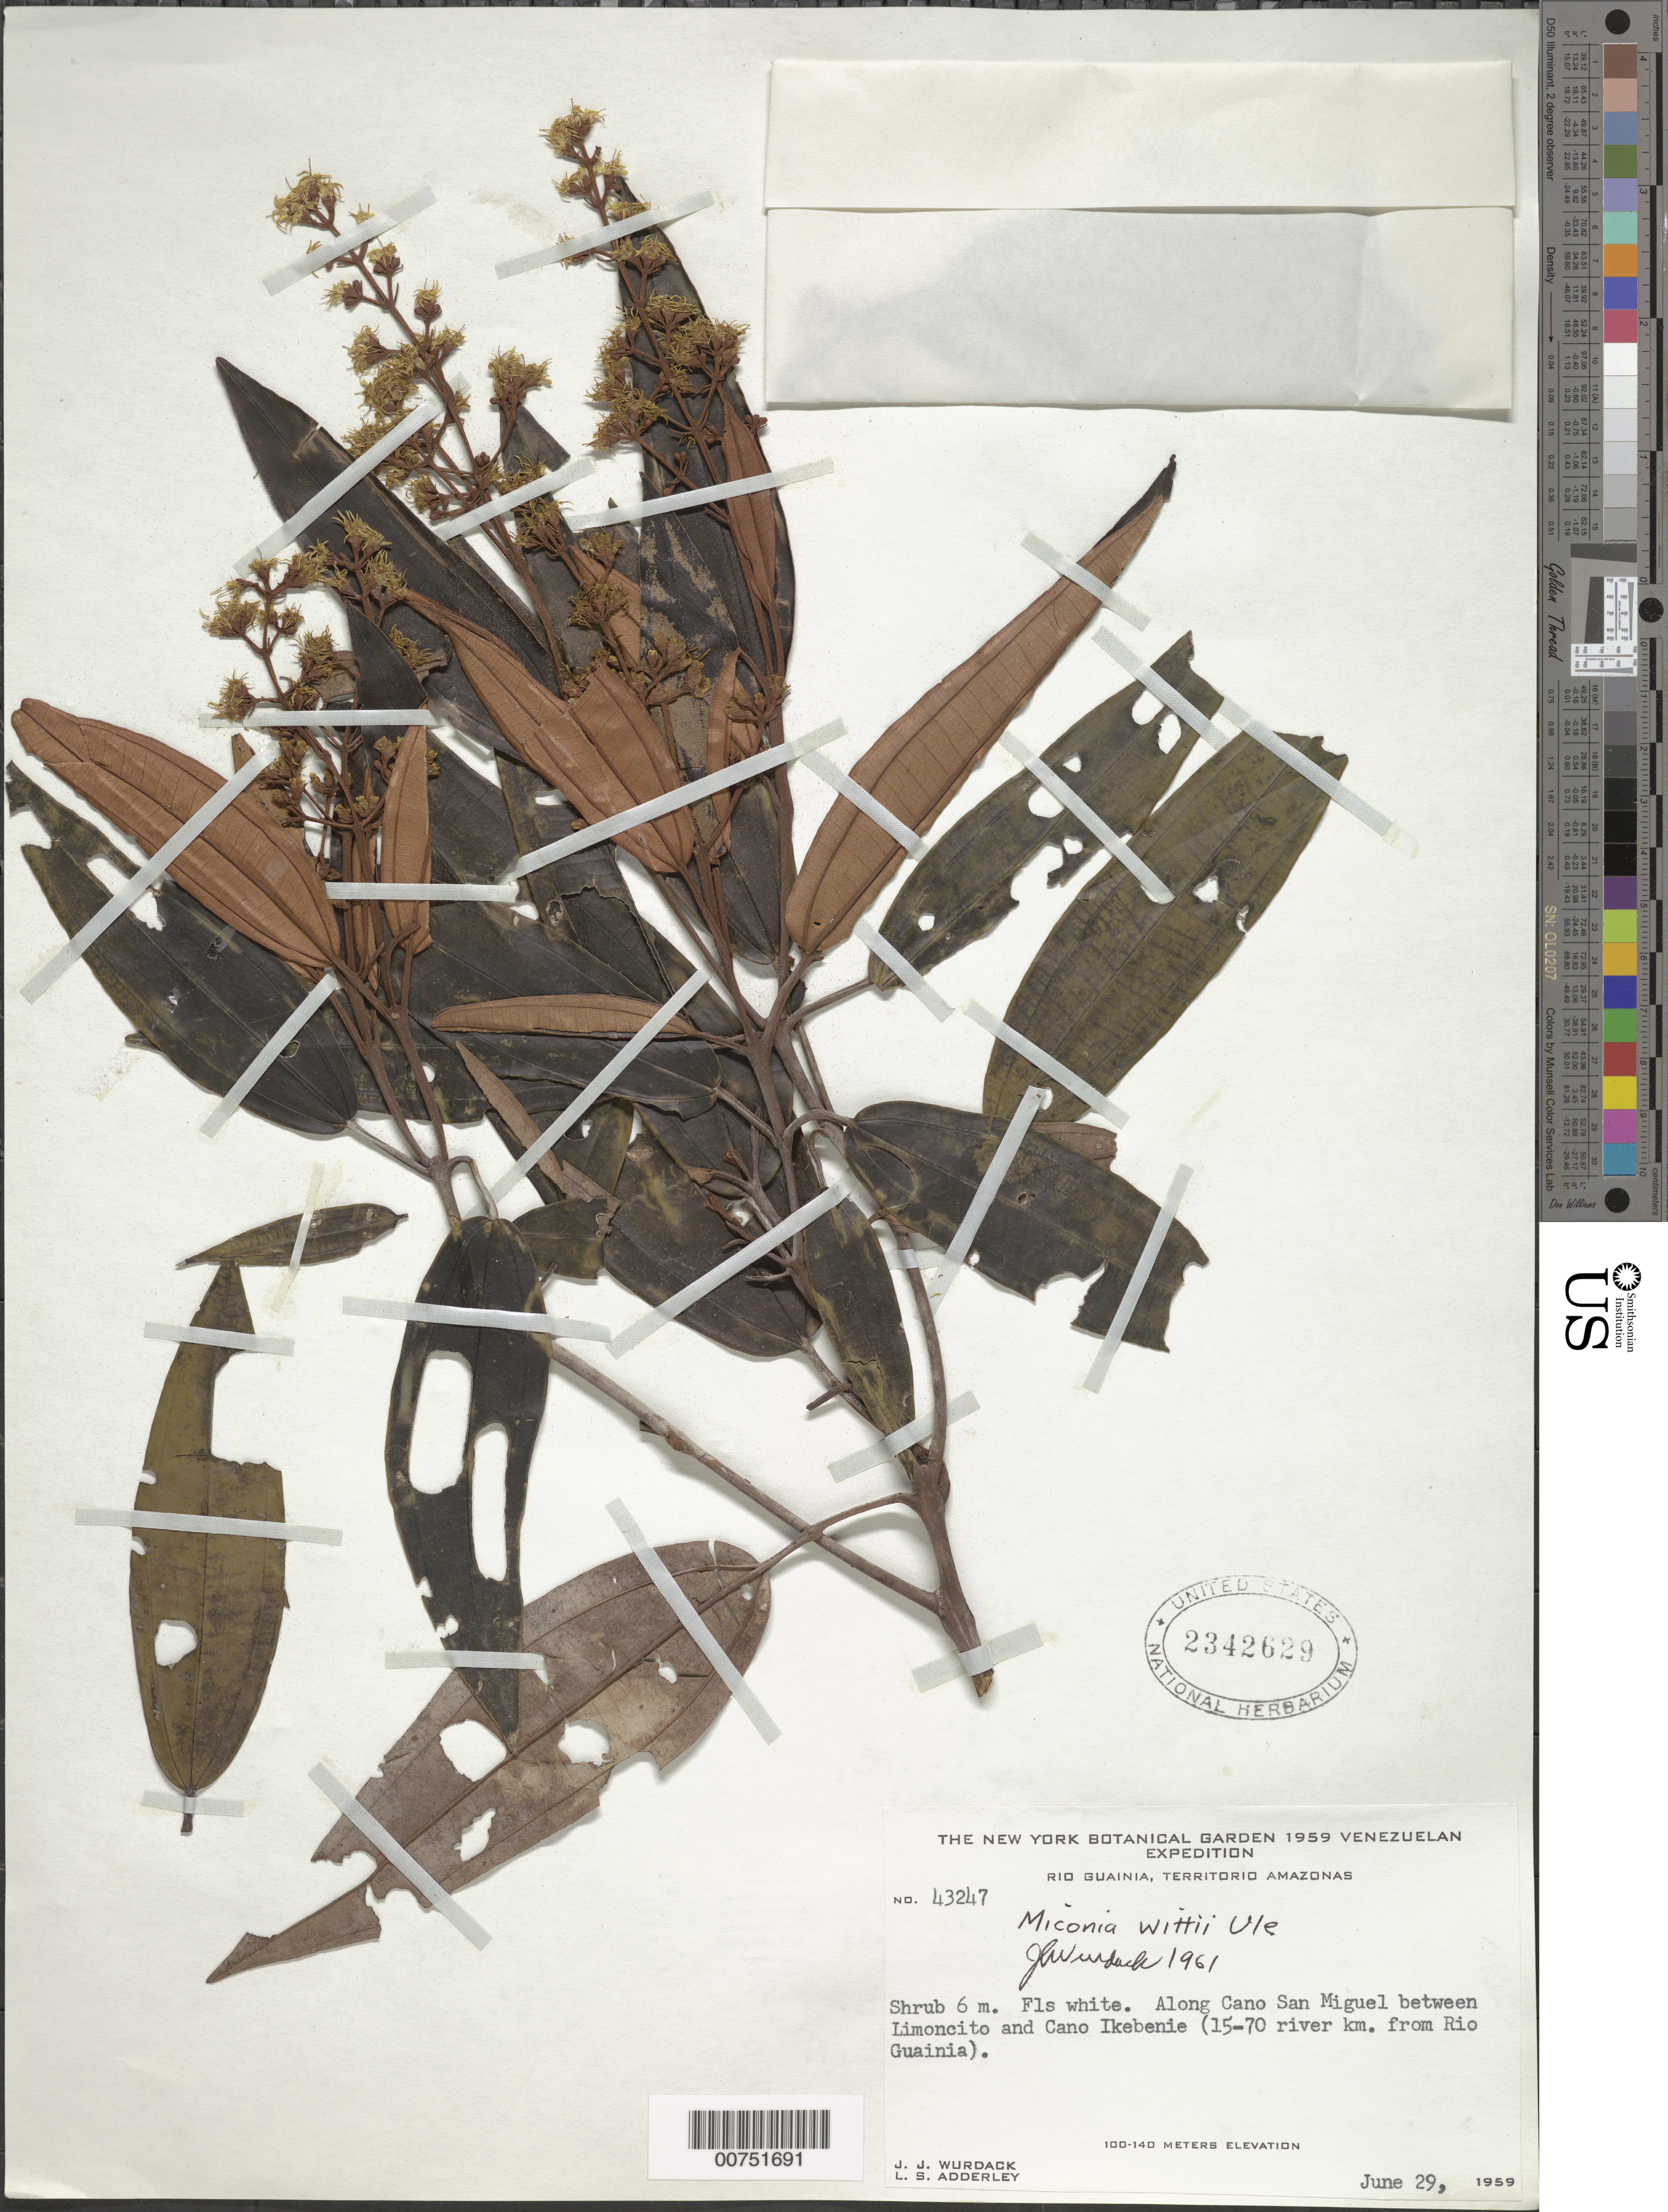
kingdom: Plantae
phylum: Tracheophyta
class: Magnoliopsida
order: Myrtales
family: Melastomataceae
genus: Miconia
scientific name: Miconia wittii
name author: Ule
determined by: Wurdack, John J., (US), US (UNITED STATES)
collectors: J. J. Wurdack & L. S. Adderley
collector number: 43247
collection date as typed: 29-Jun-59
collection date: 1959-06-29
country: Venezuela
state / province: Amazonas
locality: Caño San Miguel, between Limoncito and Caño Ikebenie, Río Guainia (about 70 km from river mouth)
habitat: Along caño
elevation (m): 100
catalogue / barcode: US 2342629